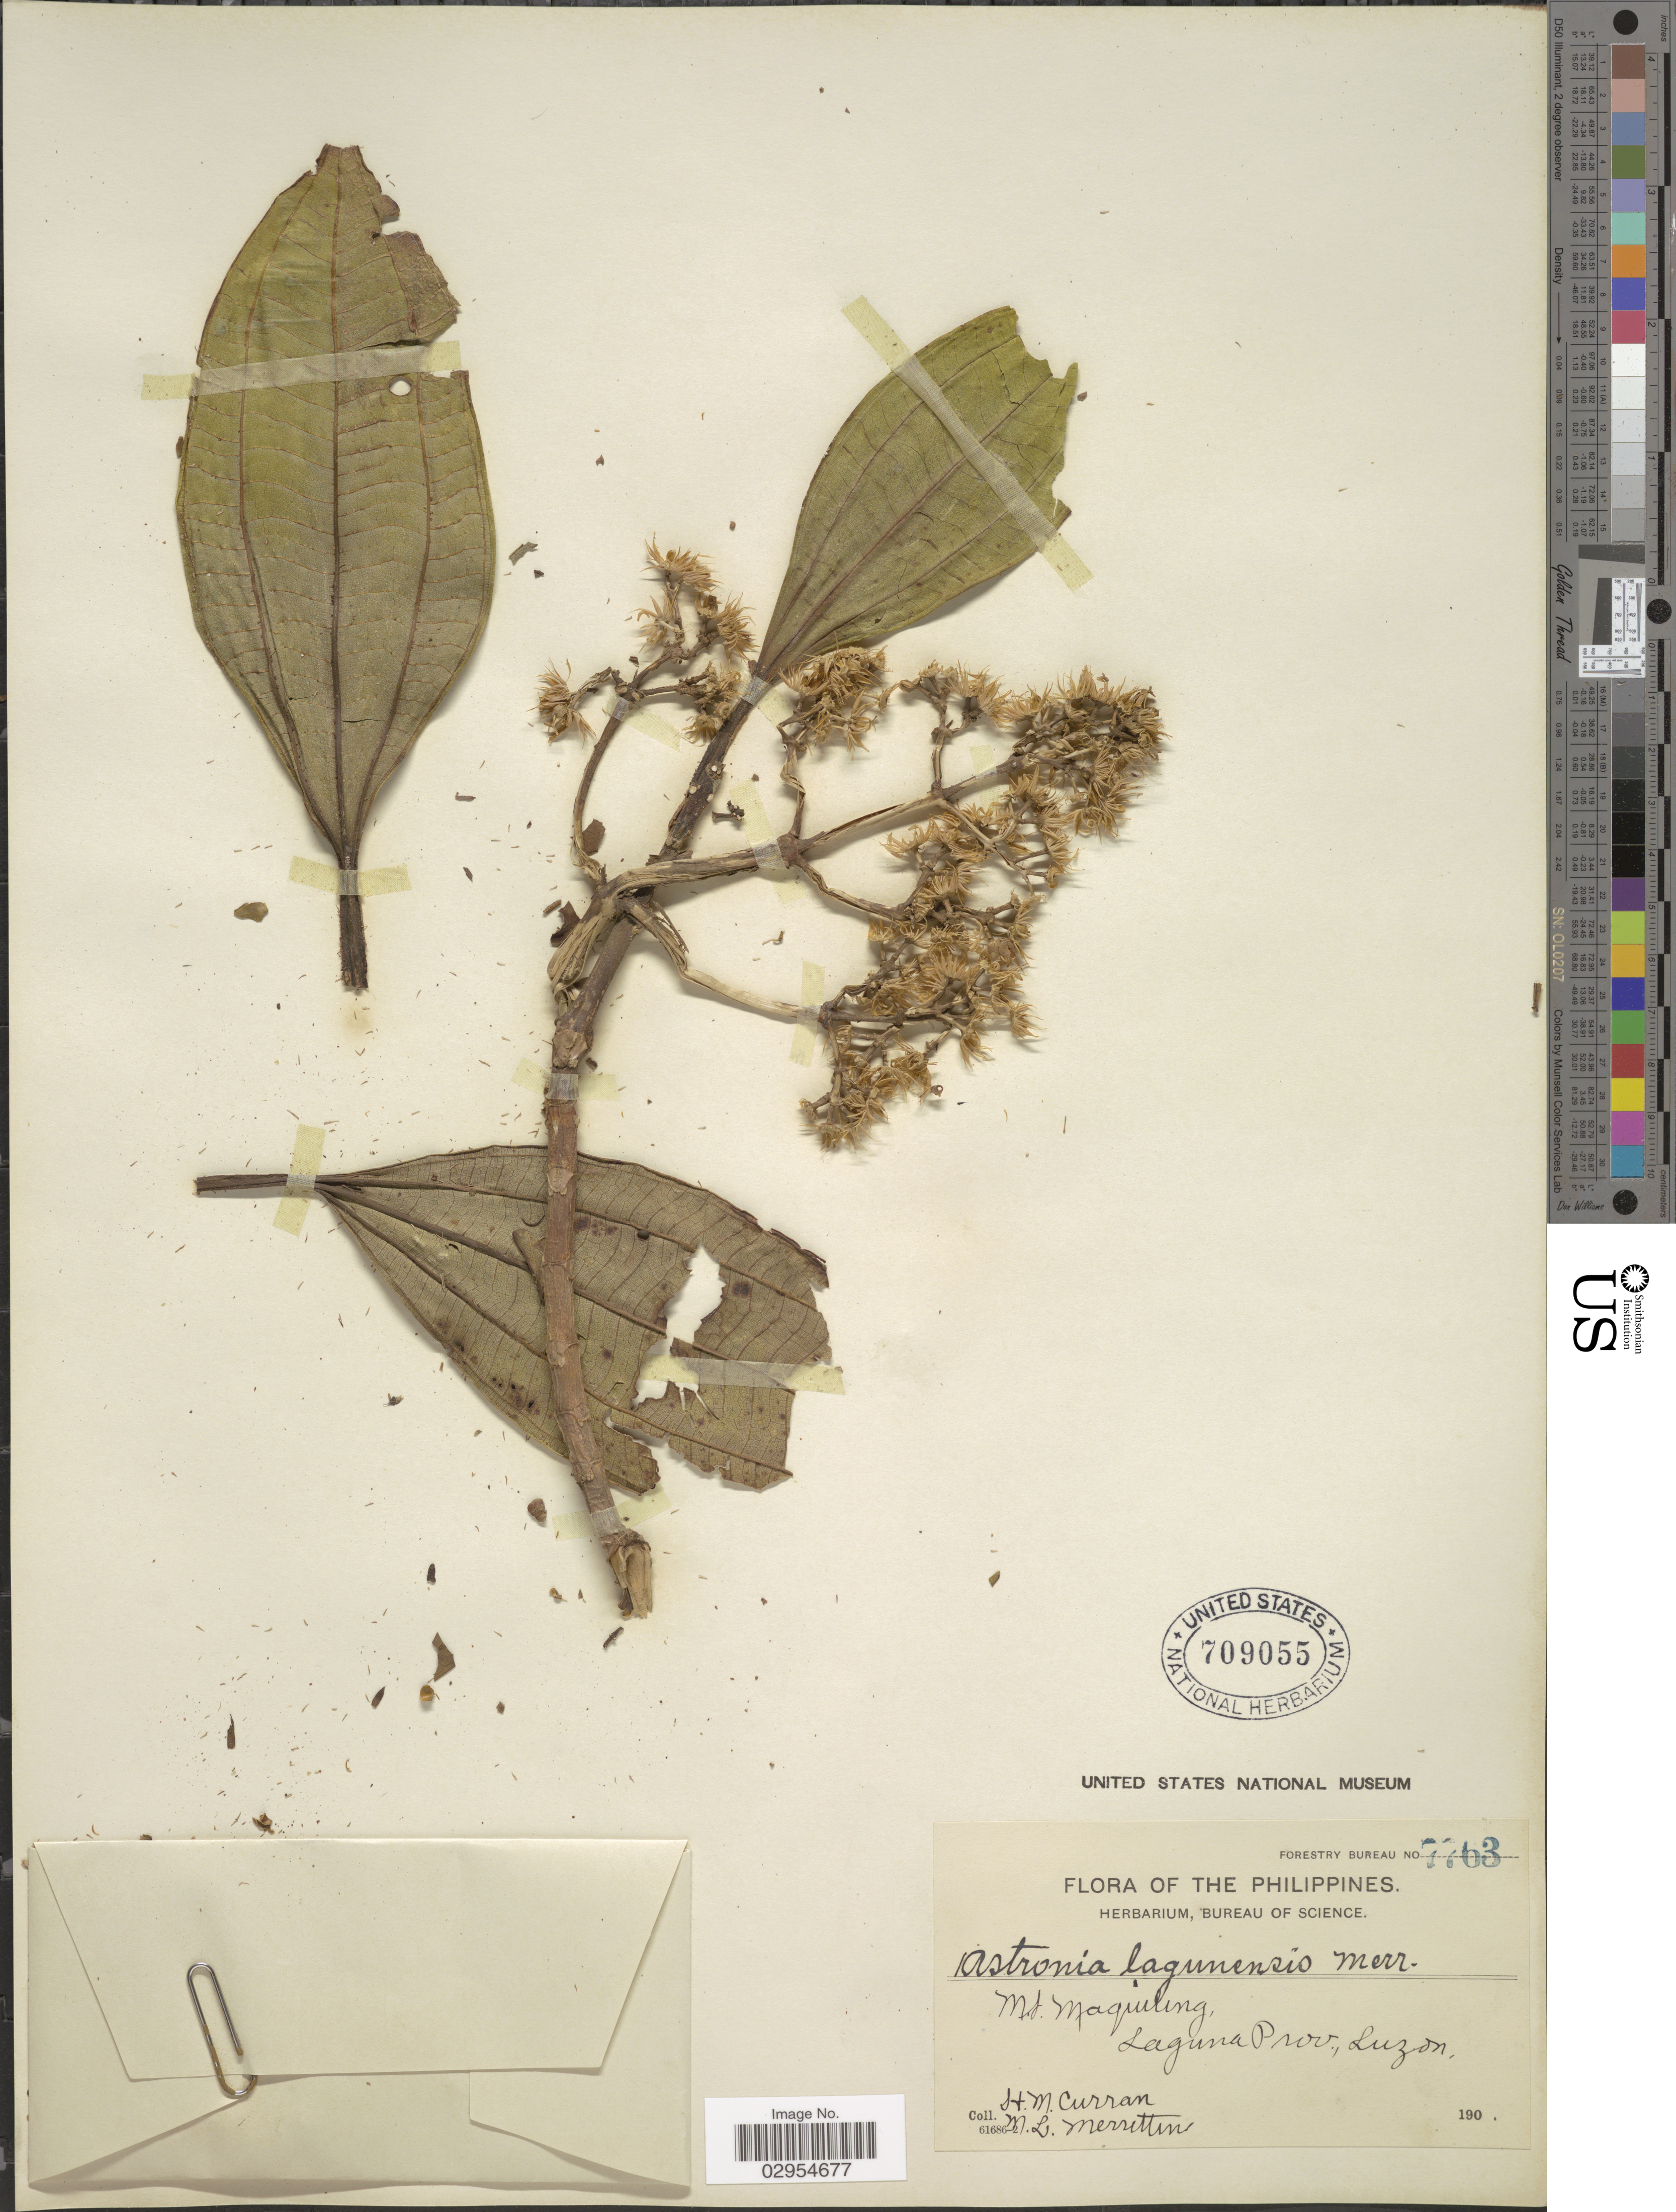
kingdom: Plantae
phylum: Tracheophyta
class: Magnoliopsida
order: Myrtales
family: Melastomataceae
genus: Astronia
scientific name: Astronia lagunensis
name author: Merr.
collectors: H. M. Curran & M. Merrittin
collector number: Forestry Bureau 7763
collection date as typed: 190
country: Philippines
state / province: Calabarzon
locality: Mt. Maquiling, Laguna Prov., Luzon.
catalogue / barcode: US 709055